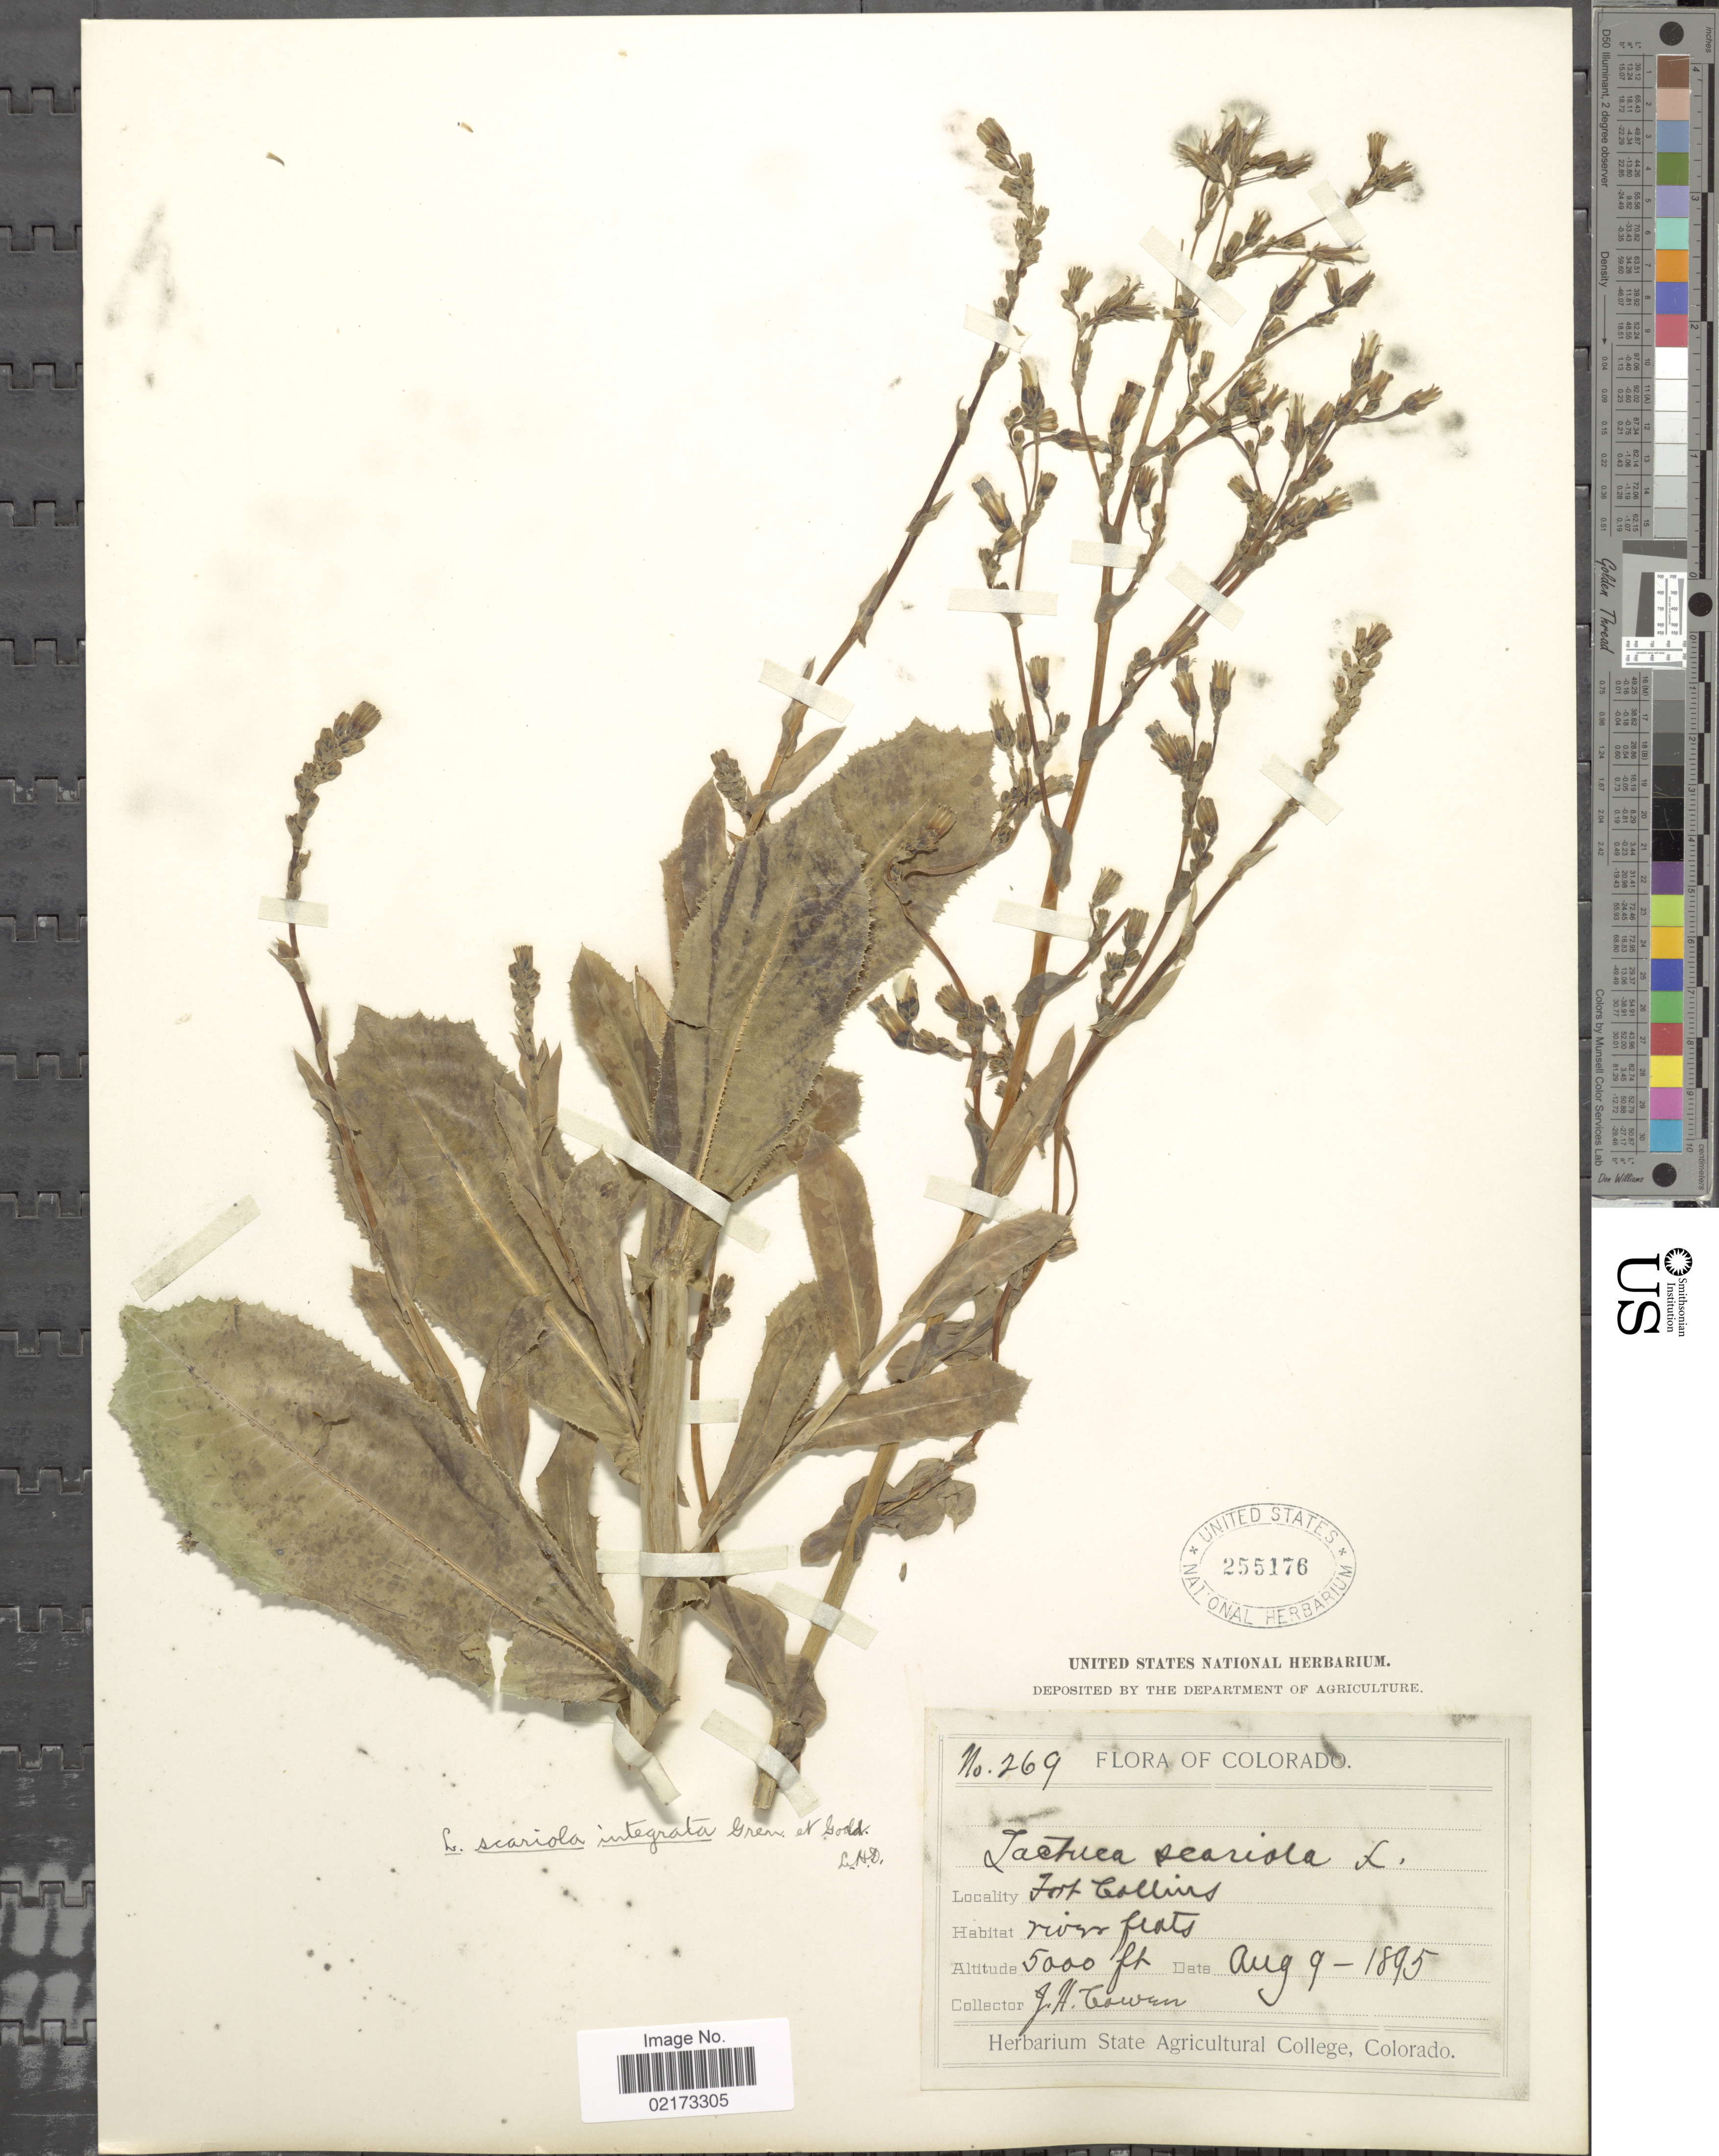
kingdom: Plantae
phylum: Tracheophyta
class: Magnoliopsida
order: Asterales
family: Asteraceae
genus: Lactuca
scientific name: Lactuca serriola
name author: L.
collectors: J. H. Cowen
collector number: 269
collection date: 1895-08-09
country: United States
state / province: Colorado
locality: Fort Collins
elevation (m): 1524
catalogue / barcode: US 255176